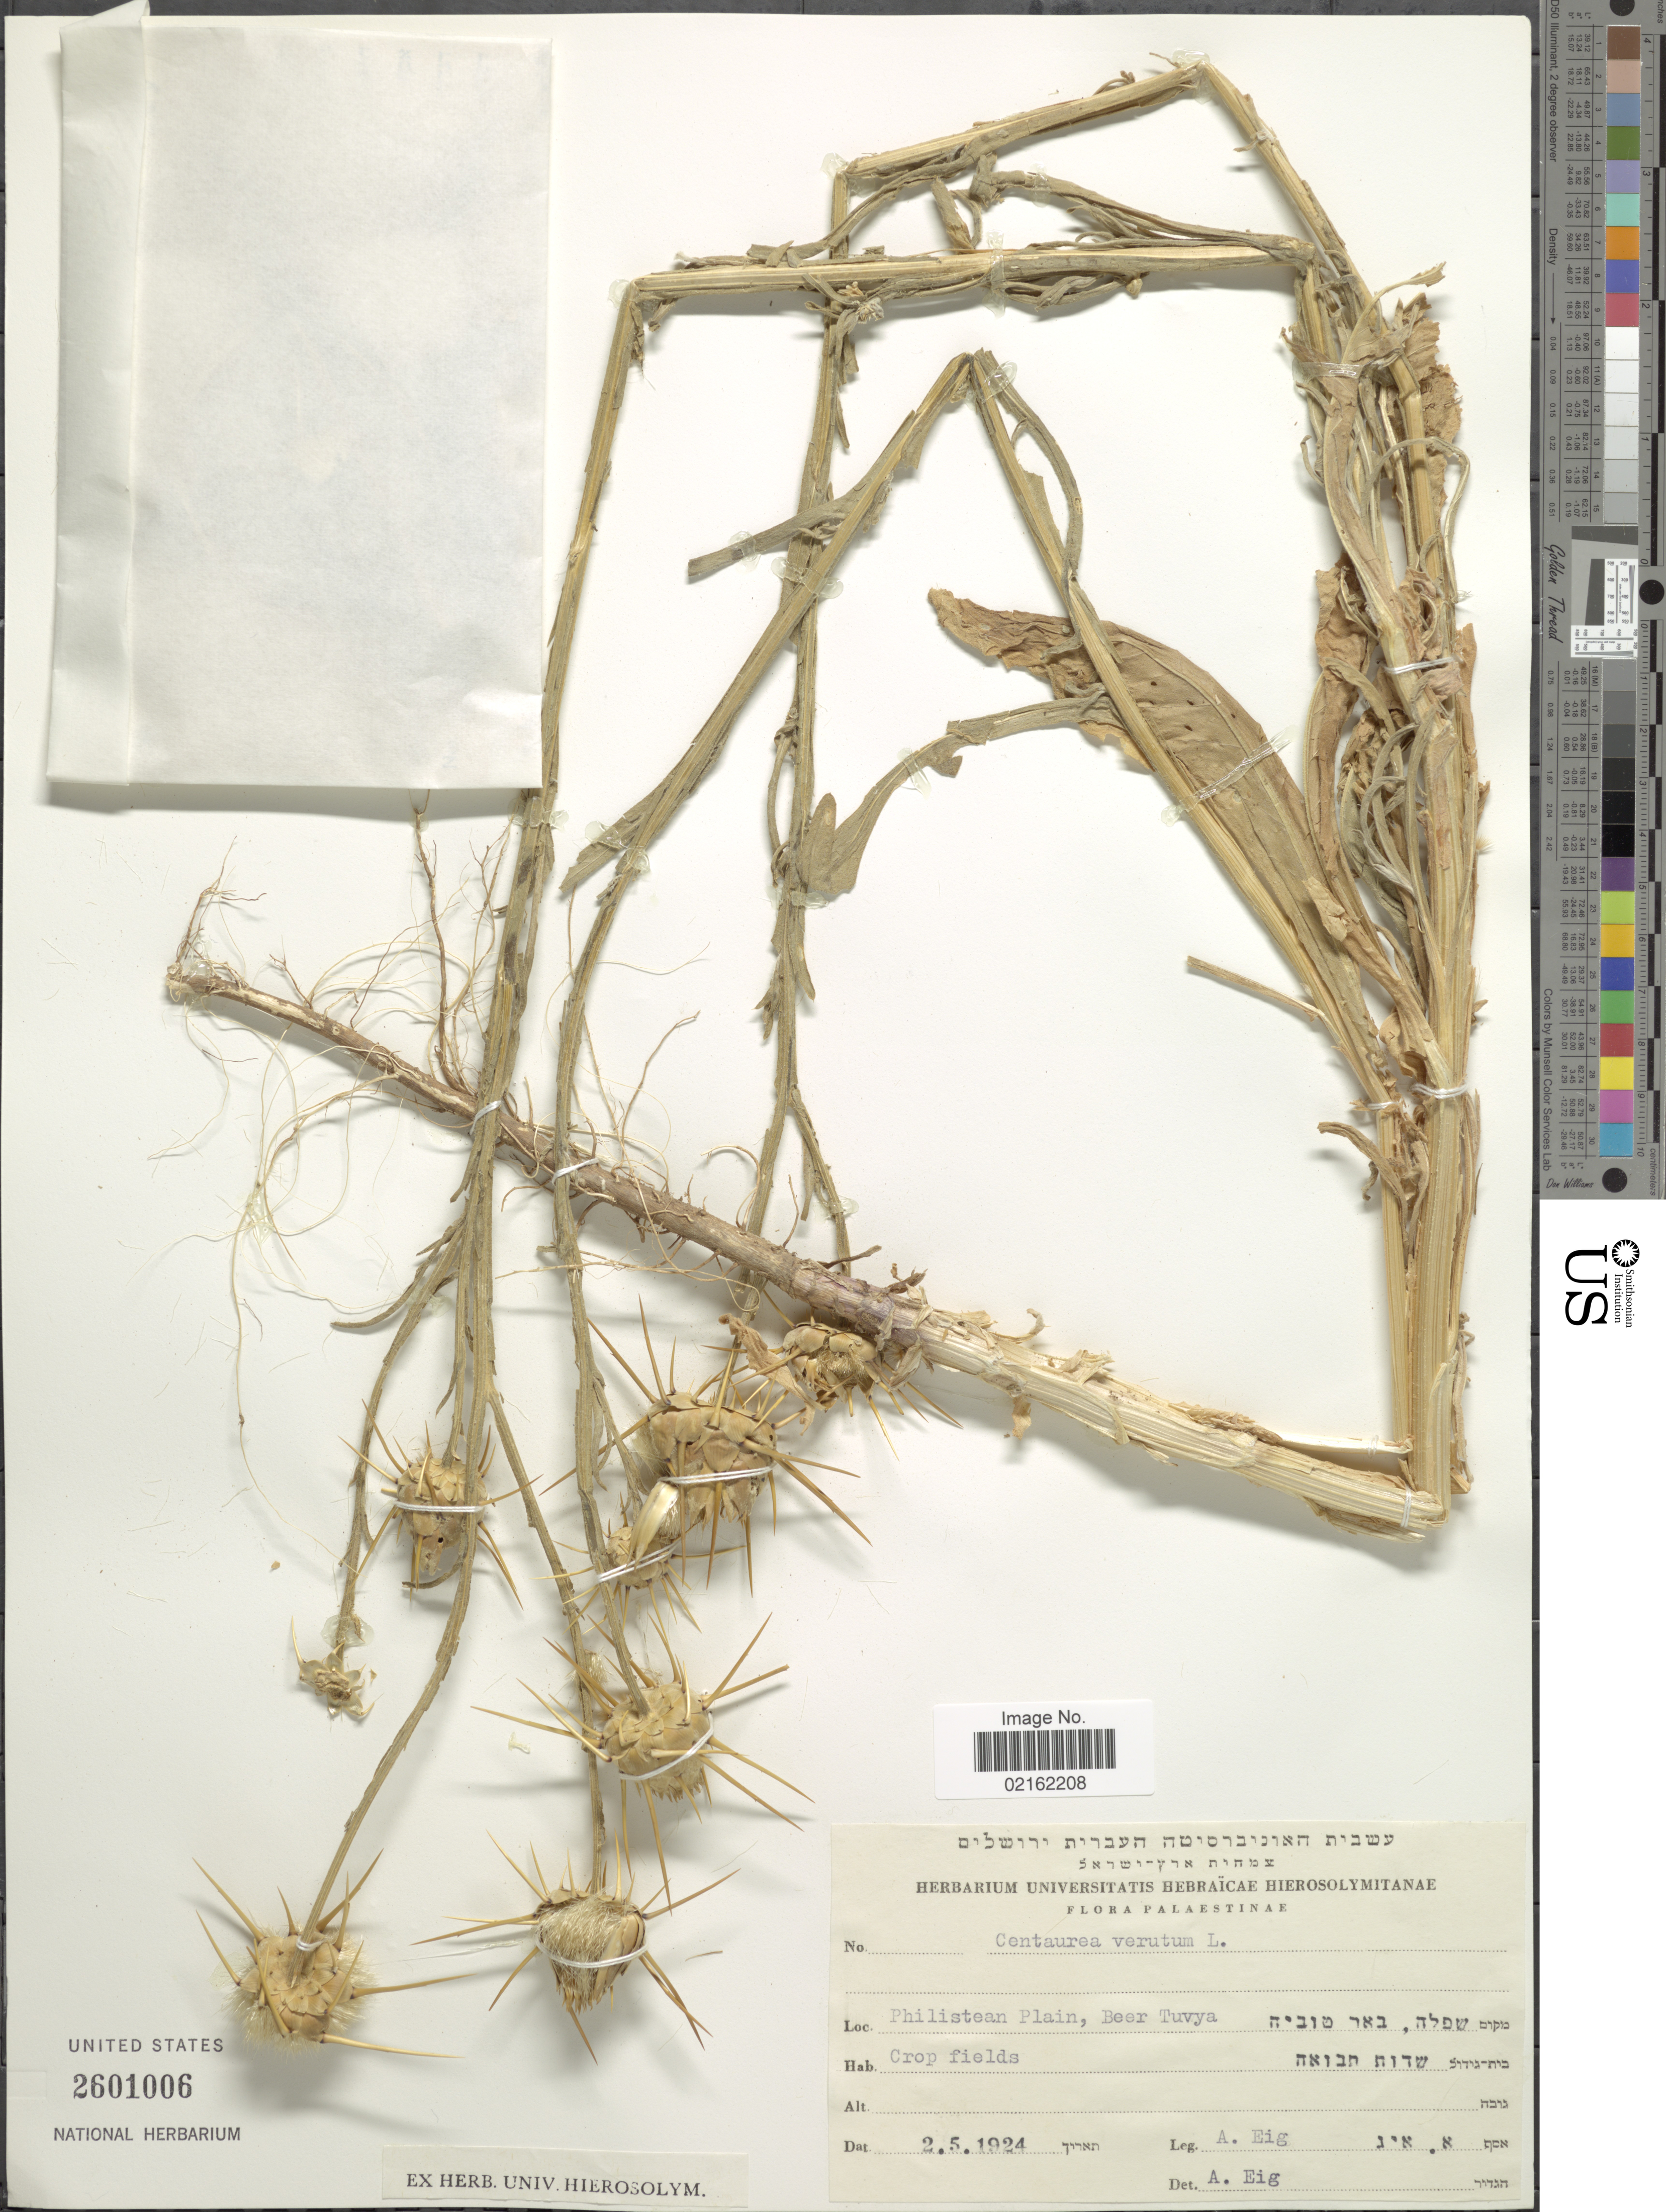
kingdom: Plantae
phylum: Tracheophyta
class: Magnoliopsida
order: Asterales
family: Asteraceae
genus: Centaurea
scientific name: Centaurea verutum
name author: (L.) L.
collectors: A. Eig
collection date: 1924-05-02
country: Israel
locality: Palestinae, Philistean Plain, Beer Tuvya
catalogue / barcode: US 2601006